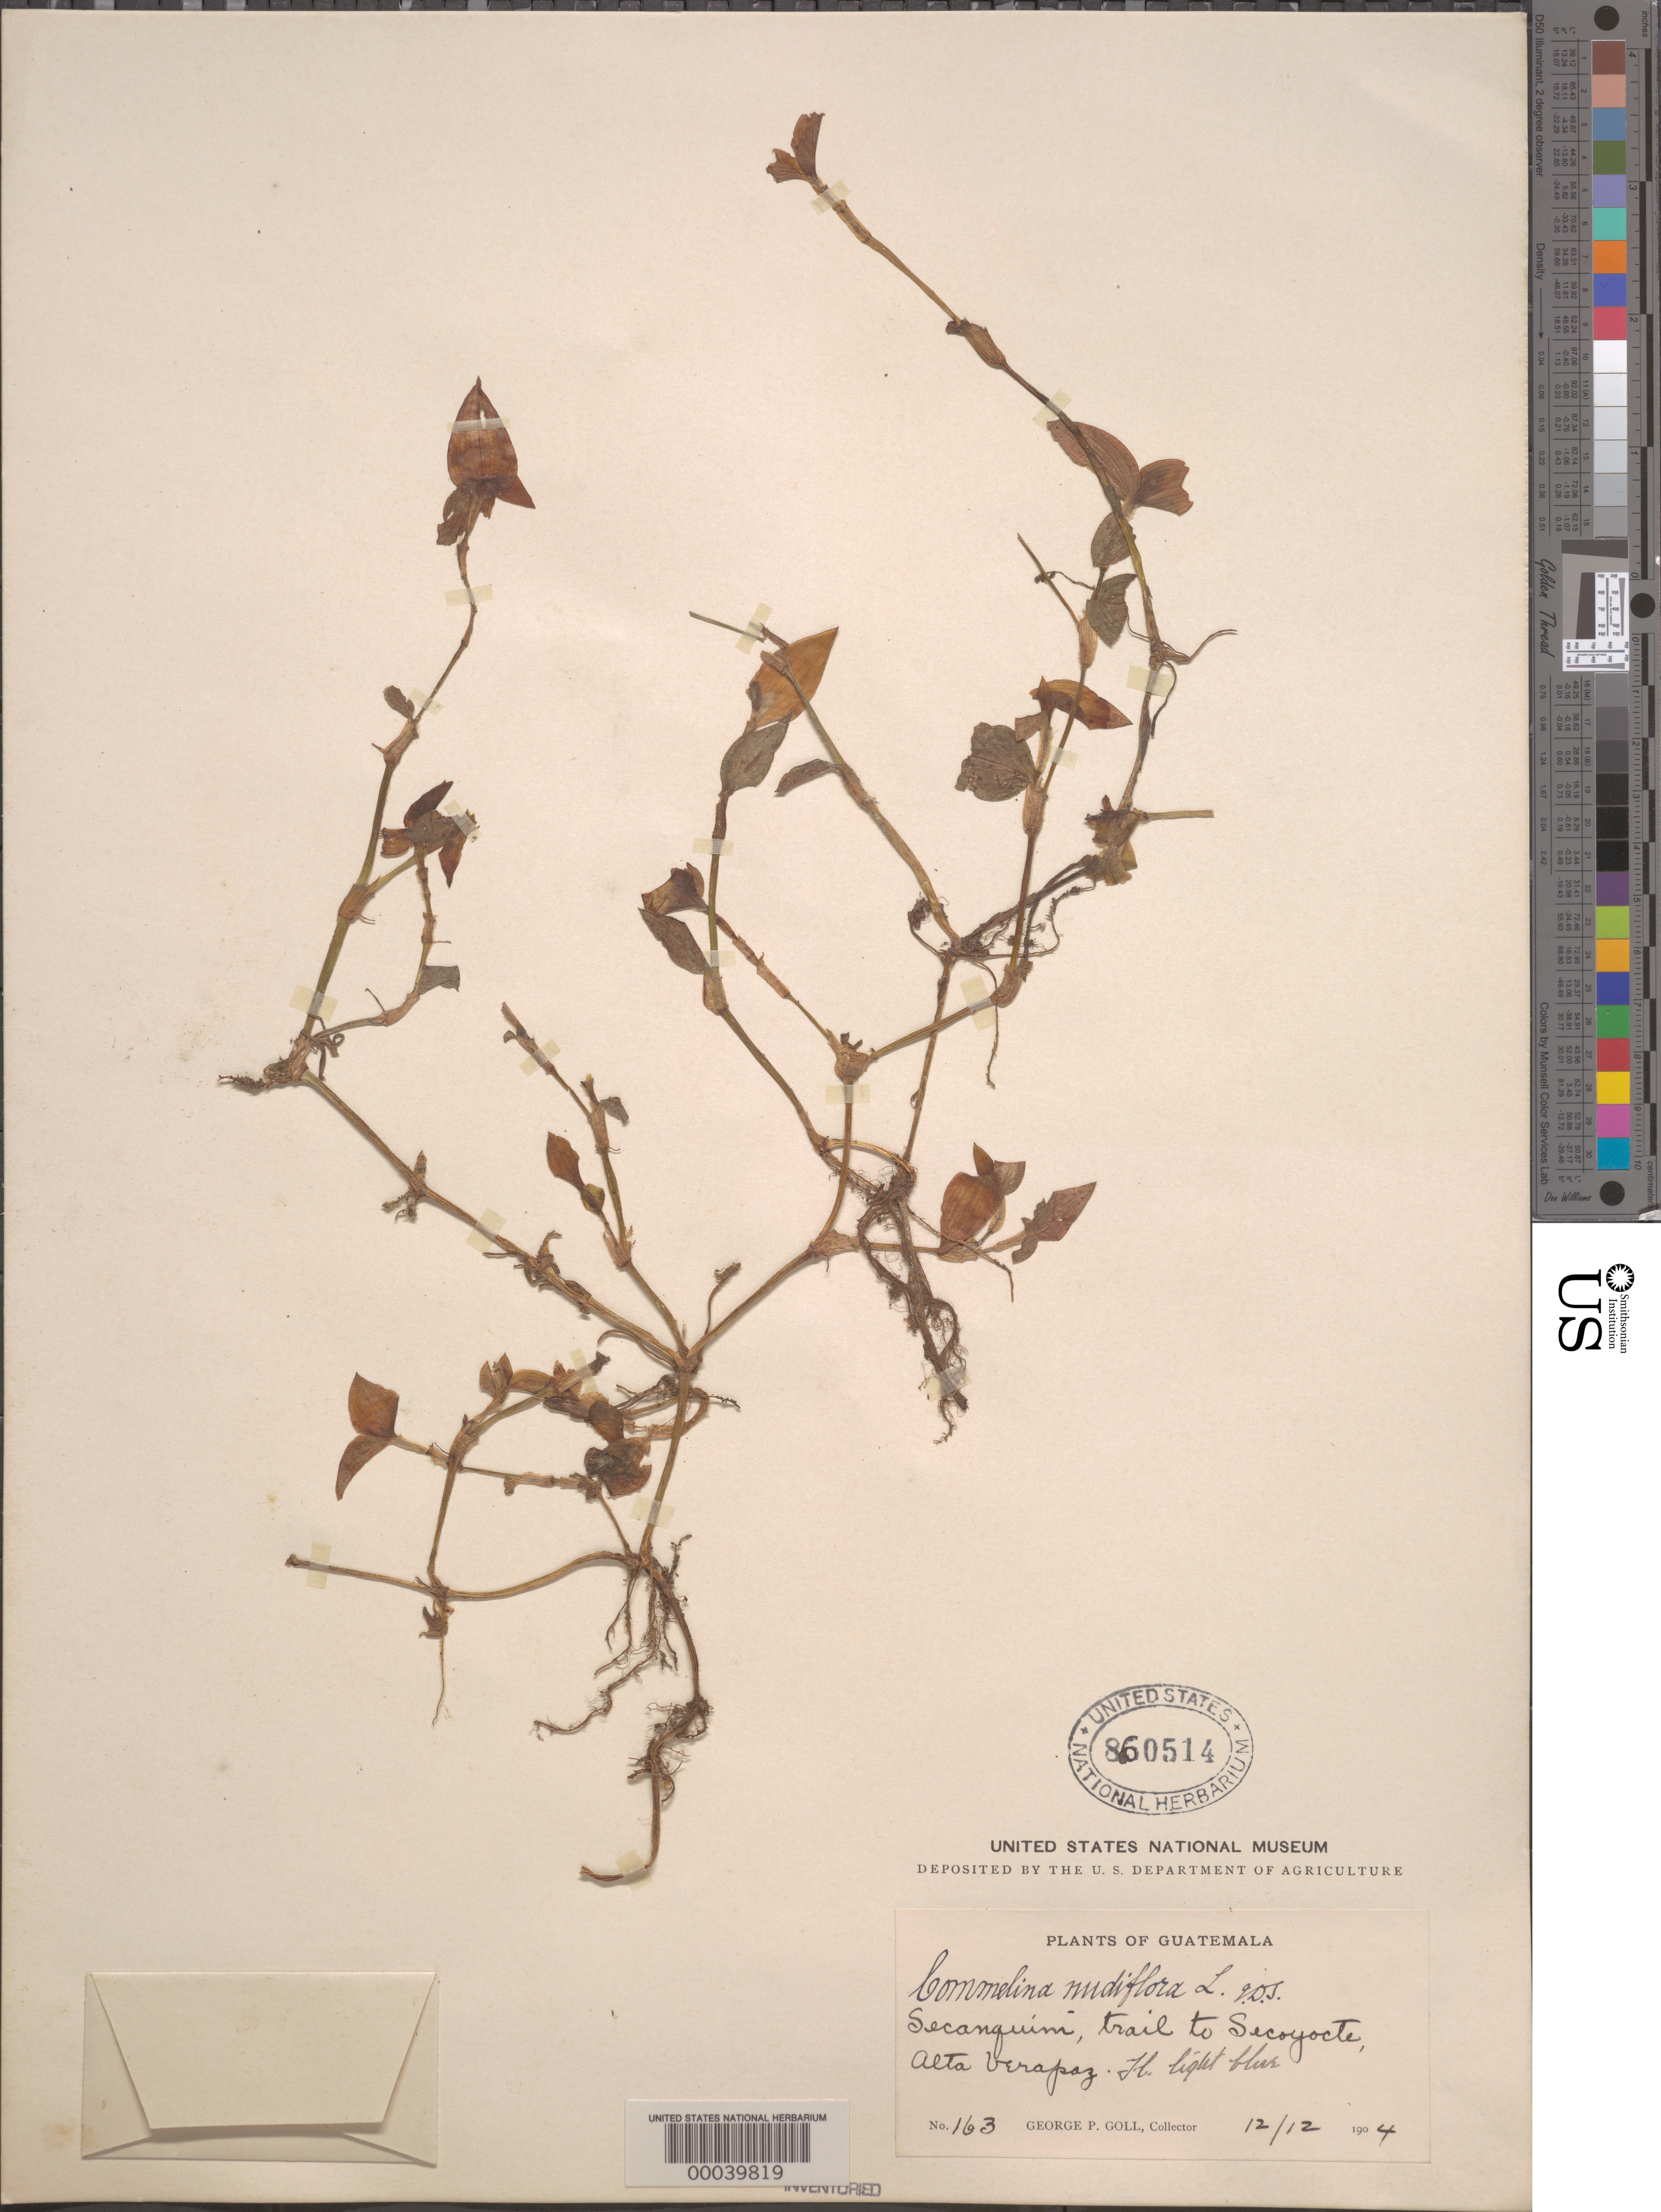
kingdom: Plantae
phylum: Tracheophyta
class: Liliopsida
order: Commelinales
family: Commelinaceae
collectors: G. Goll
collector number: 163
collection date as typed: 12 Dec 1904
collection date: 1904-12-12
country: Guatemala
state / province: Alta Verapaz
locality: Secanquim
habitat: Trailside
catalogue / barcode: US 860514